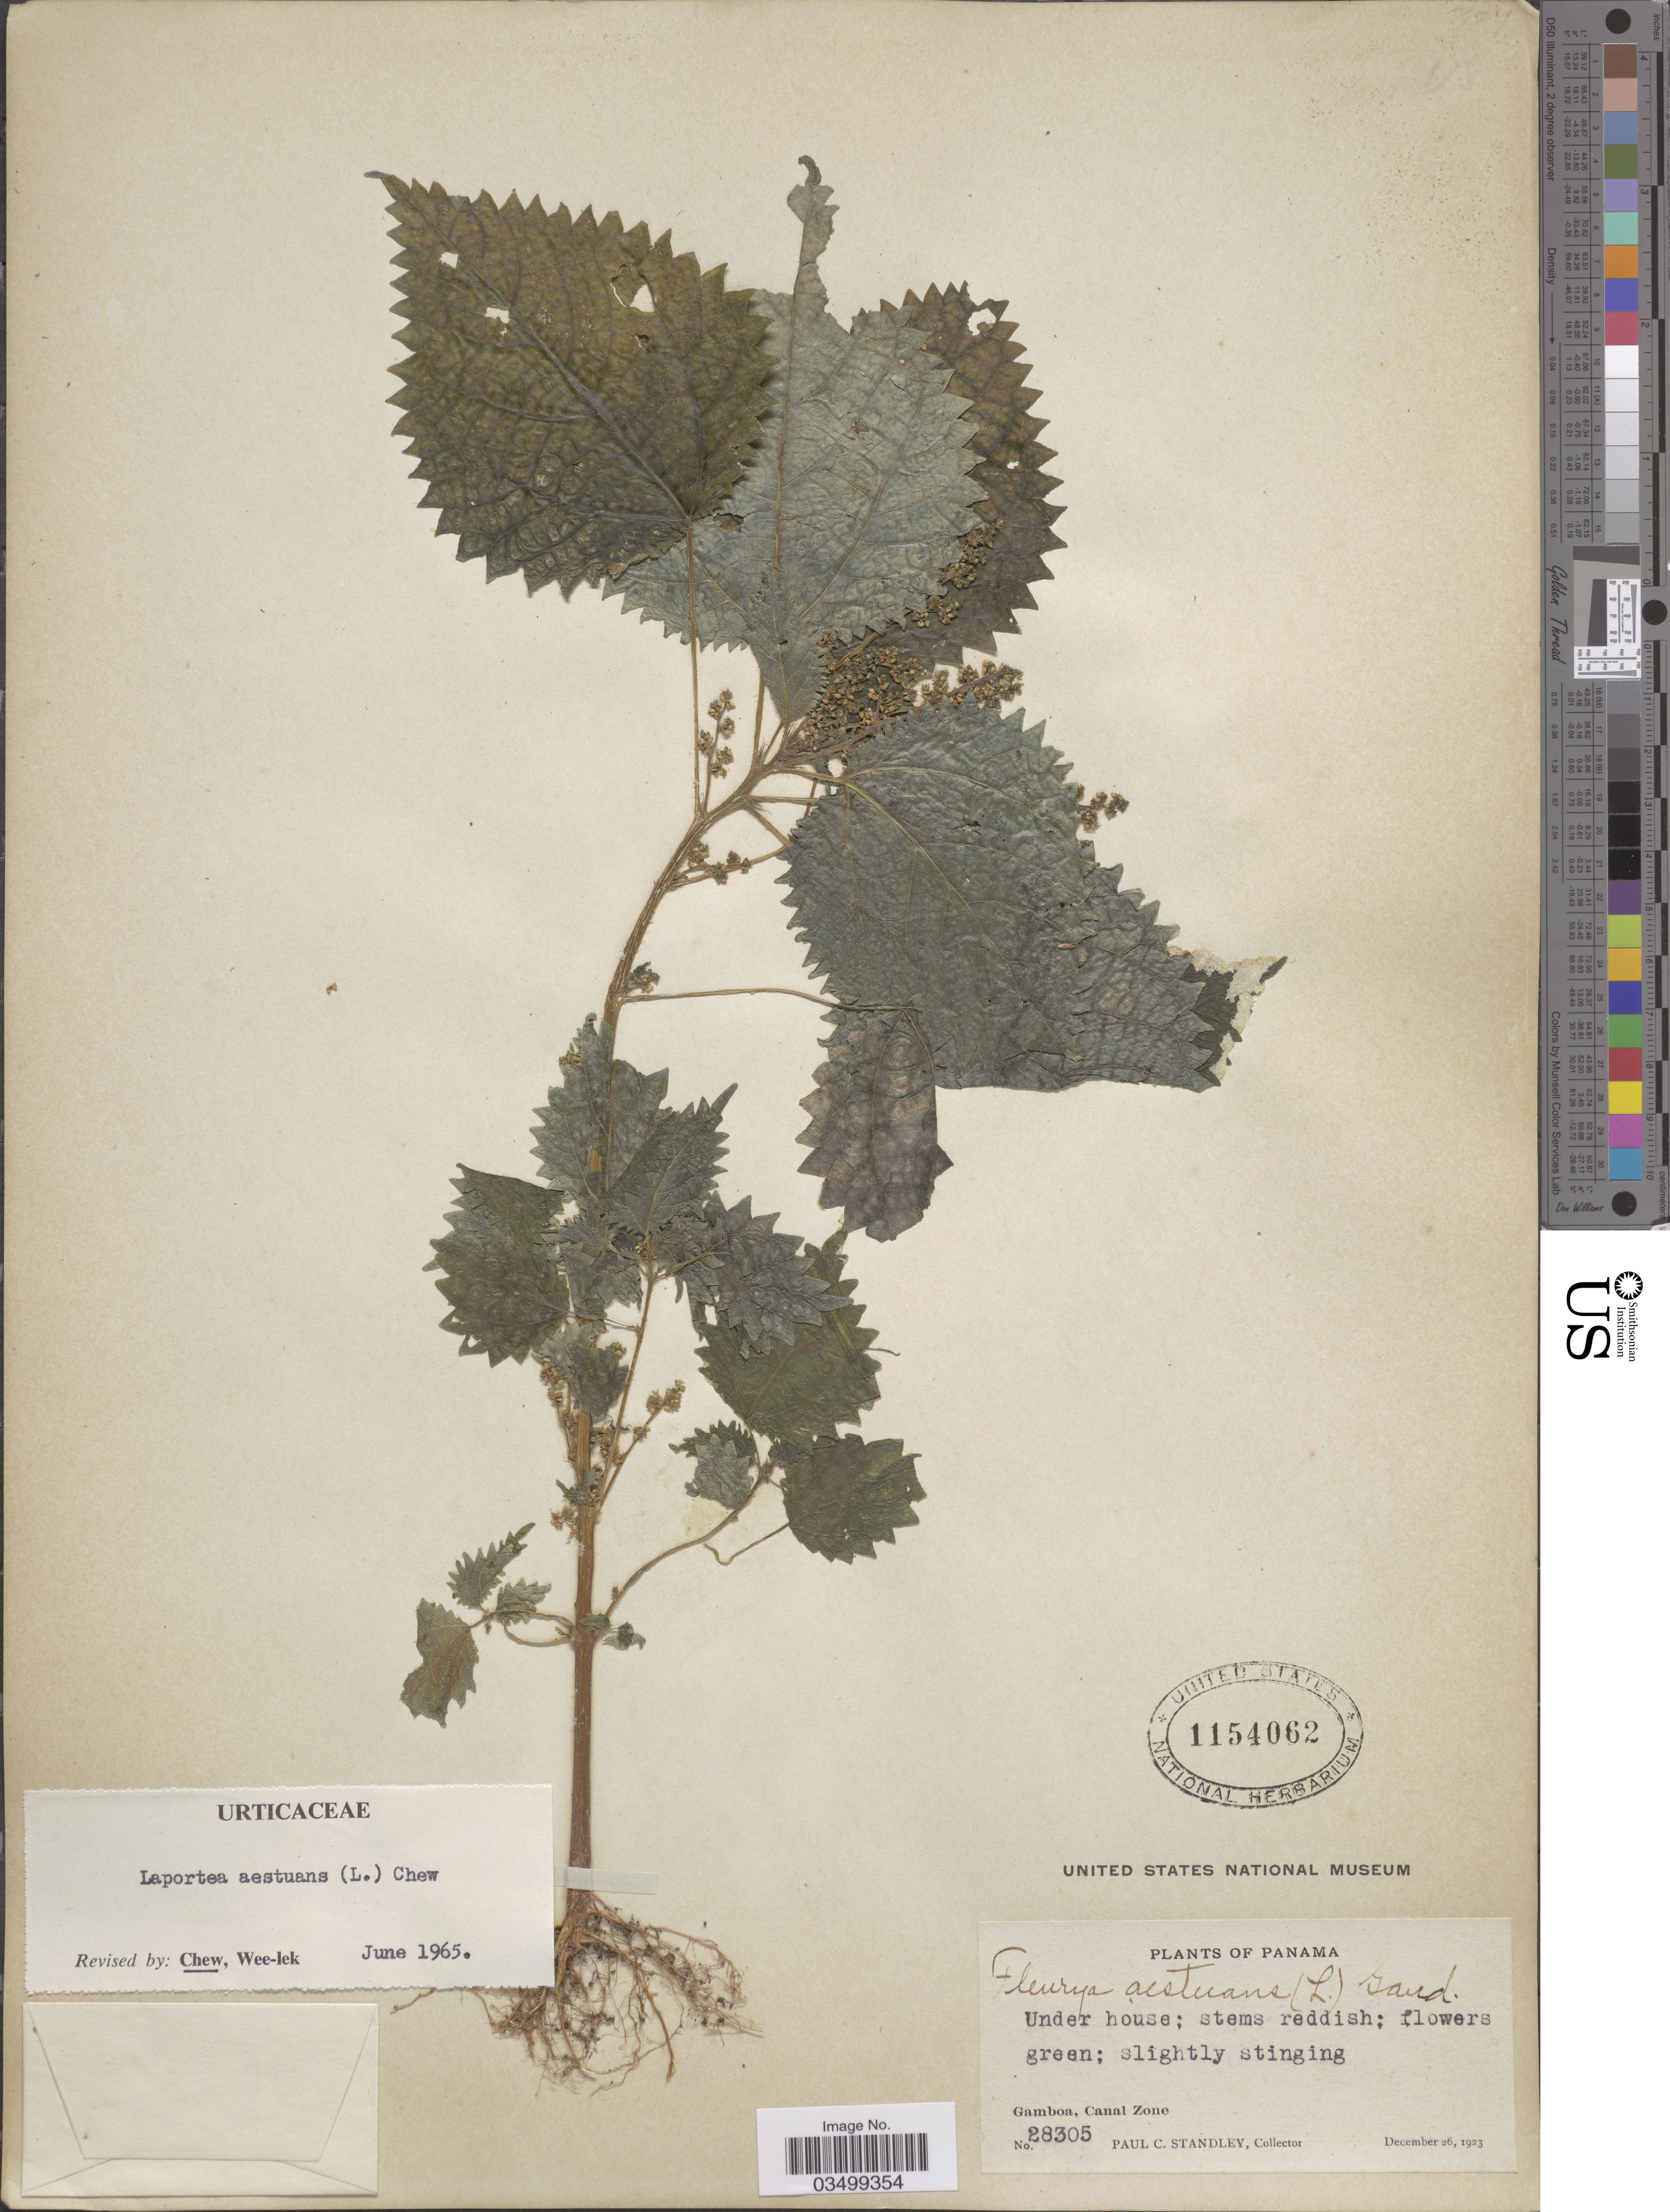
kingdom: Plantae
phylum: Tracheophyta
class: Magnoliopsida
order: Rosales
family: Urticaceae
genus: Laportea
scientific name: Laportea aestuans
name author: (L.) Chew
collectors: P. C. Standley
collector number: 28305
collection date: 1923-12-26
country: Panama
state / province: Colón / Panamá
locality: Gamboa, Canal Zone.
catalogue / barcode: US 1154062